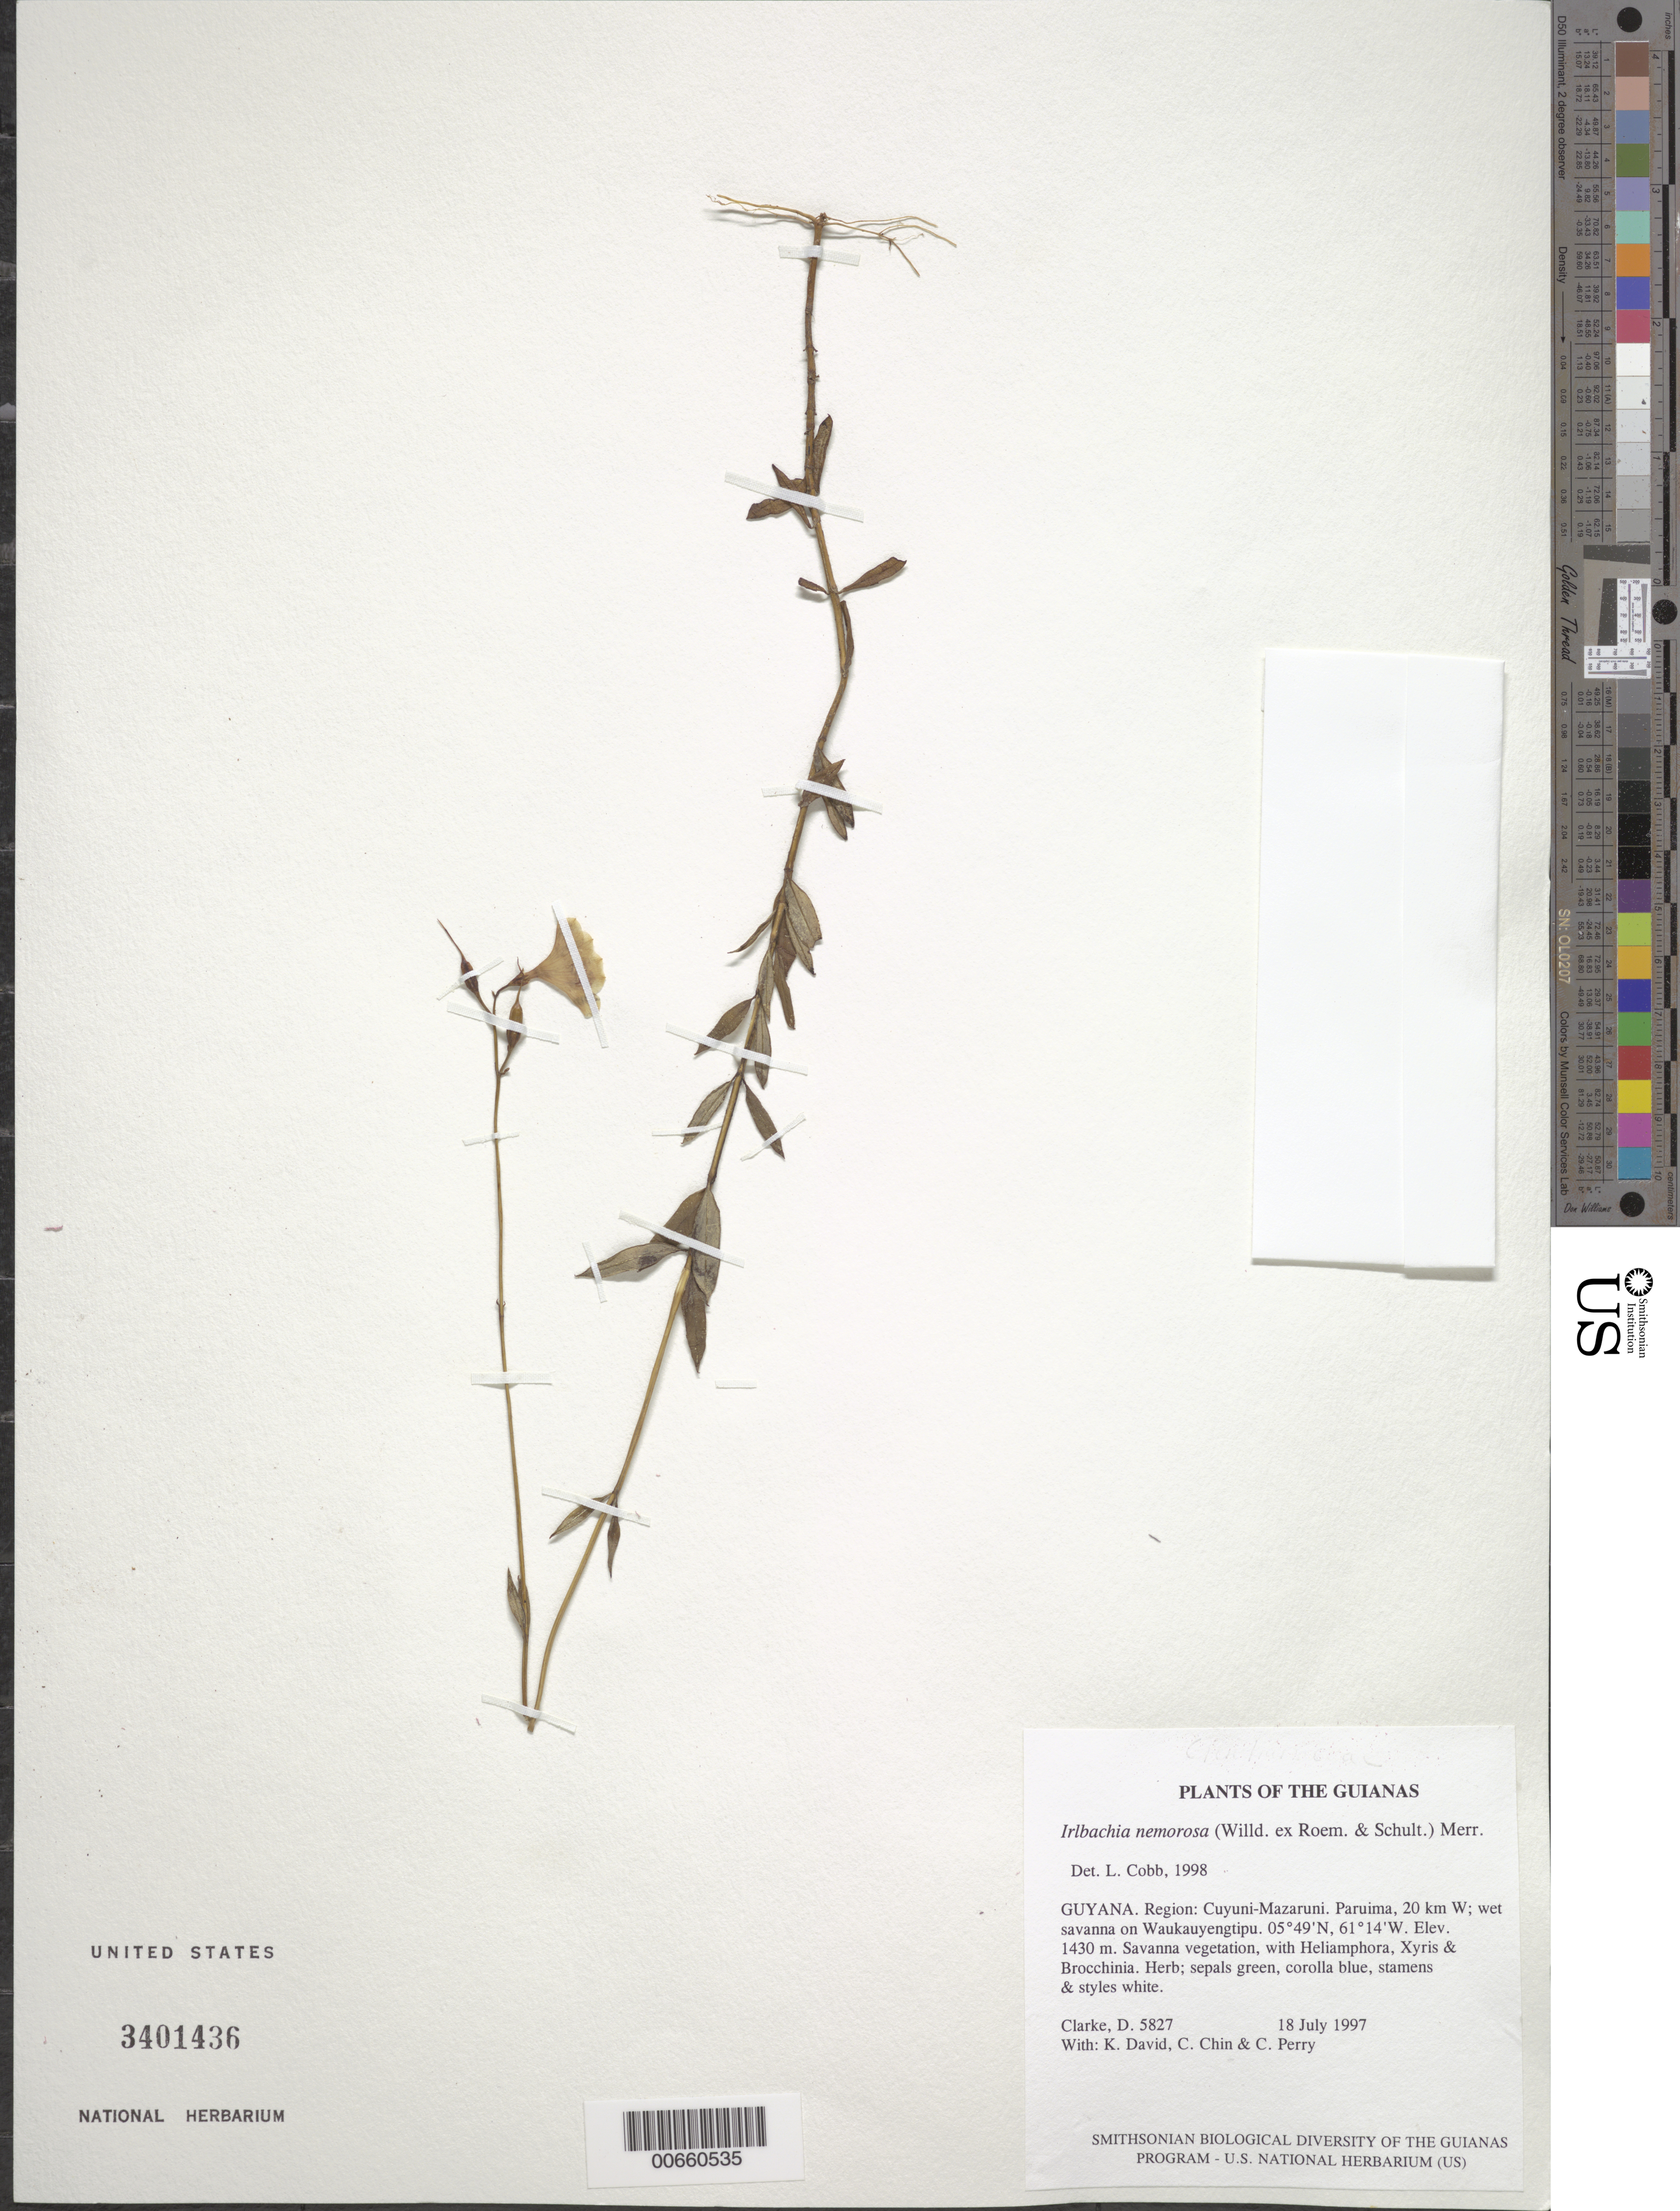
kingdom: Plantae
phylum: Tracheophyta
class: Magnoliopsida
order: Gentianales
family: Gentianaceae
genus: Irlbachia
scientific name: Irlbachia nemorosa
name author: (Willd. ex Roem. & Schult.) Merr.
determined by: Cobb, L.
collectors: H. D. Clarke, K. David, C. Chin & C. Perry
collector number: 5827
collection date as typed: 18 July 1997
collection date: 1997-07-18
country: Guyana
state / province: Cuyuni-Mazaruni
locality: Paruima, 20 km W; wet savanna on Waukauyengtipu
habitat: Savanna vegetation, with Heliamphora, Xyris & Brocchinia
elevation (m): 1430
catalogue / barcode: US 3401436